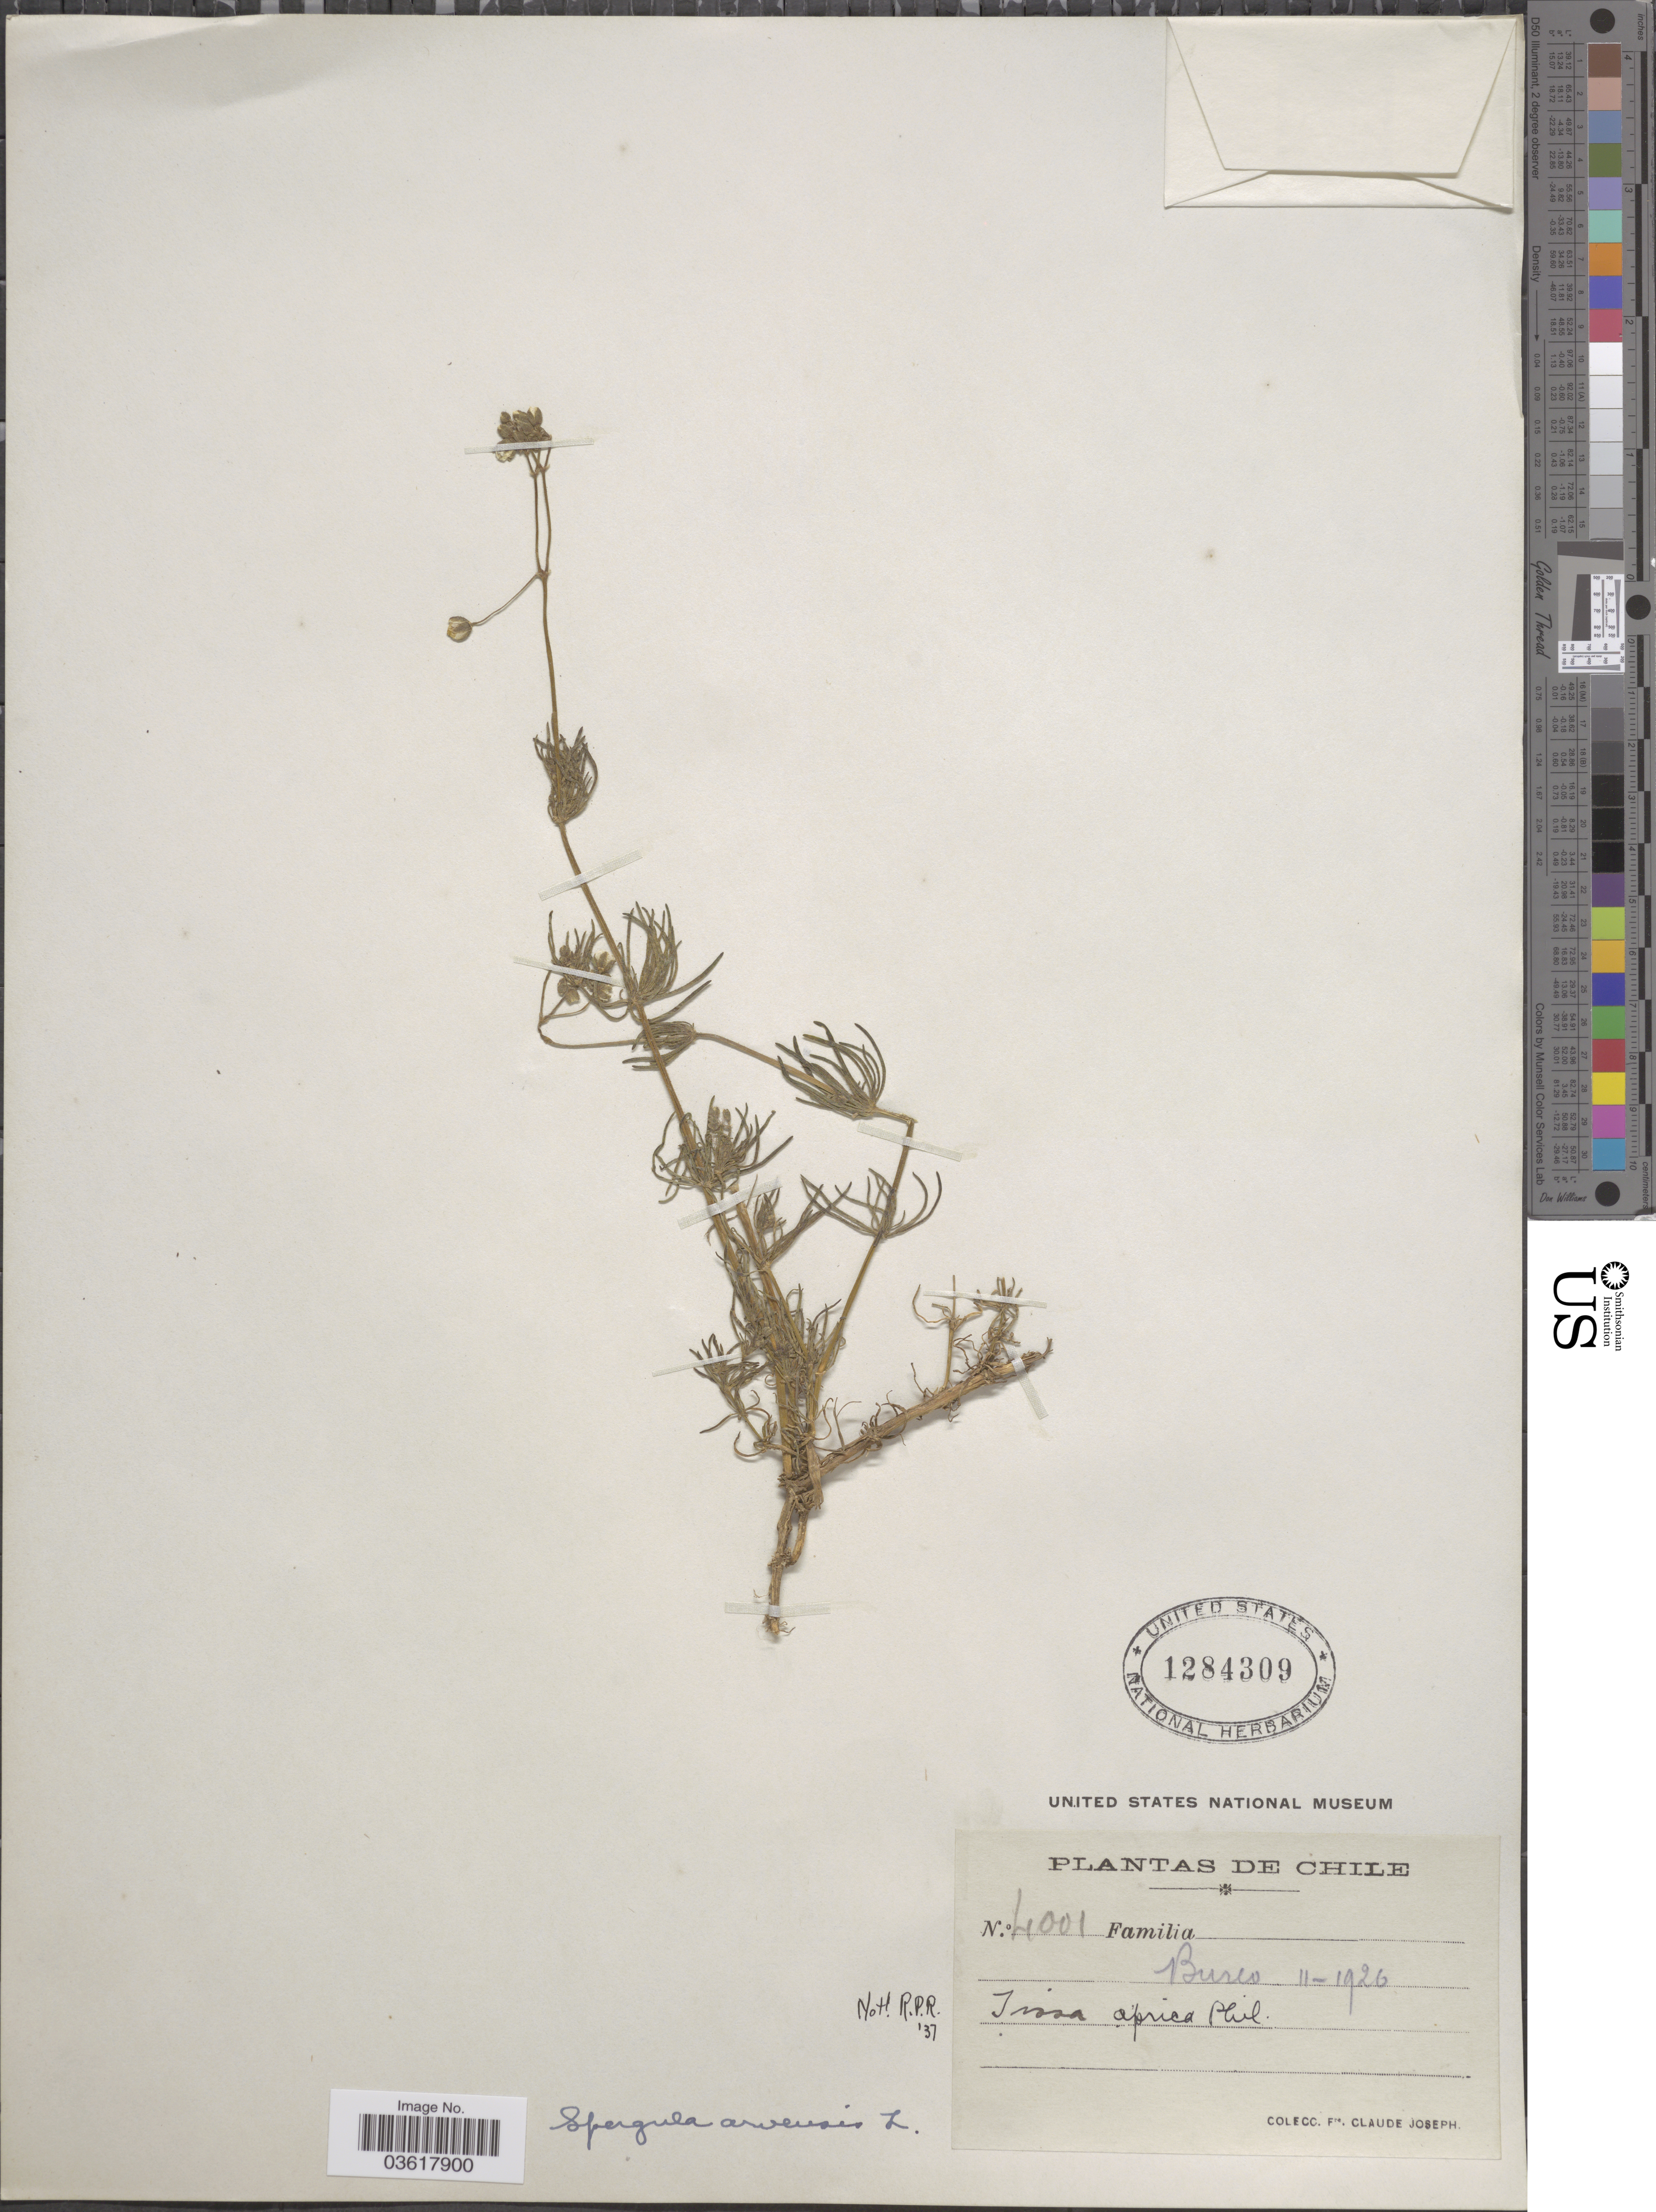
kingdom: Plantae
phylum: Tracheophyta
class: Magnoliopsida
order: Caryophyllales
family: Caryophyllaceae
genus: Spergula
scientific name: Spergula arvensis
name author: L.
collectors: Bro. Claude-Joseph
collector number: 4001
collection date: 1926-11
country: Chile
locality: Burco.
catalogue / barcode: US 1284309